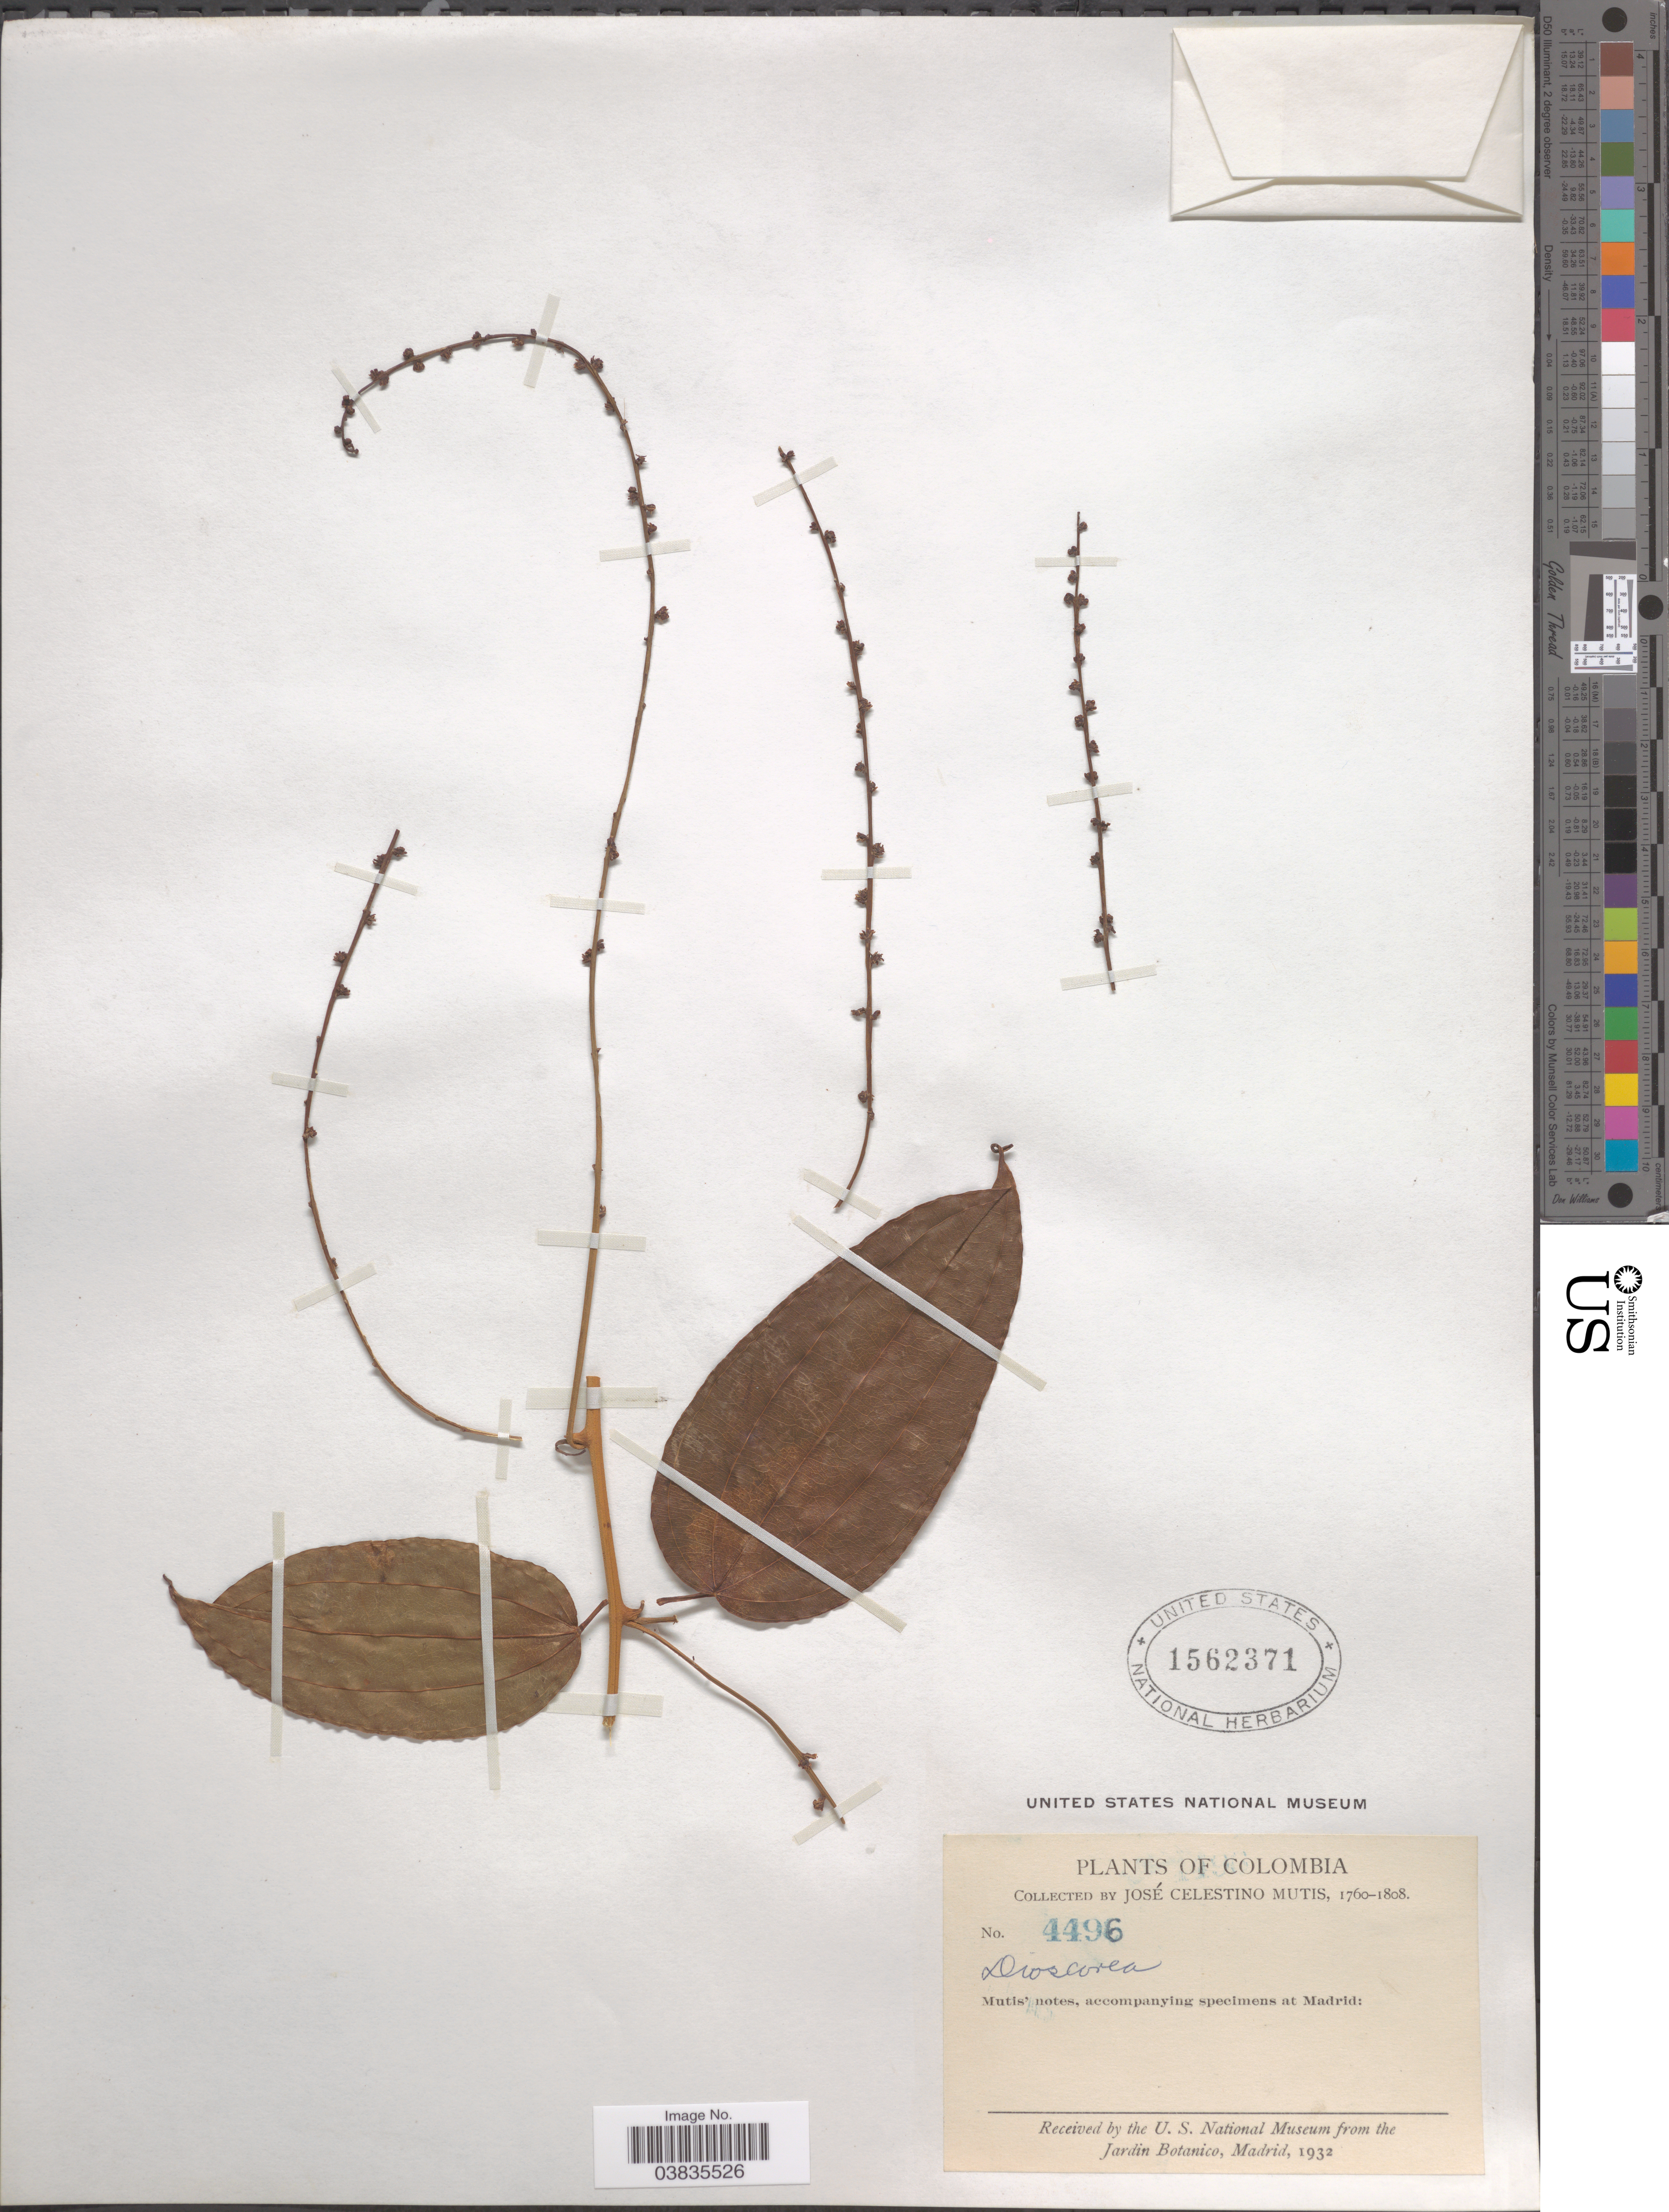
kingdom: Plantae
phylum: Tracheophyta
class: Liliopsida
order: Dioscoreales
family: Dioscoreaceae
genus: Dioscorea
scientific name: Dioscorea sp.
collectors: J. C. B. Mutis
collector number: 4496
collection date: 1760/1808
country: Colombia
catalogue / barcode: US 1562371